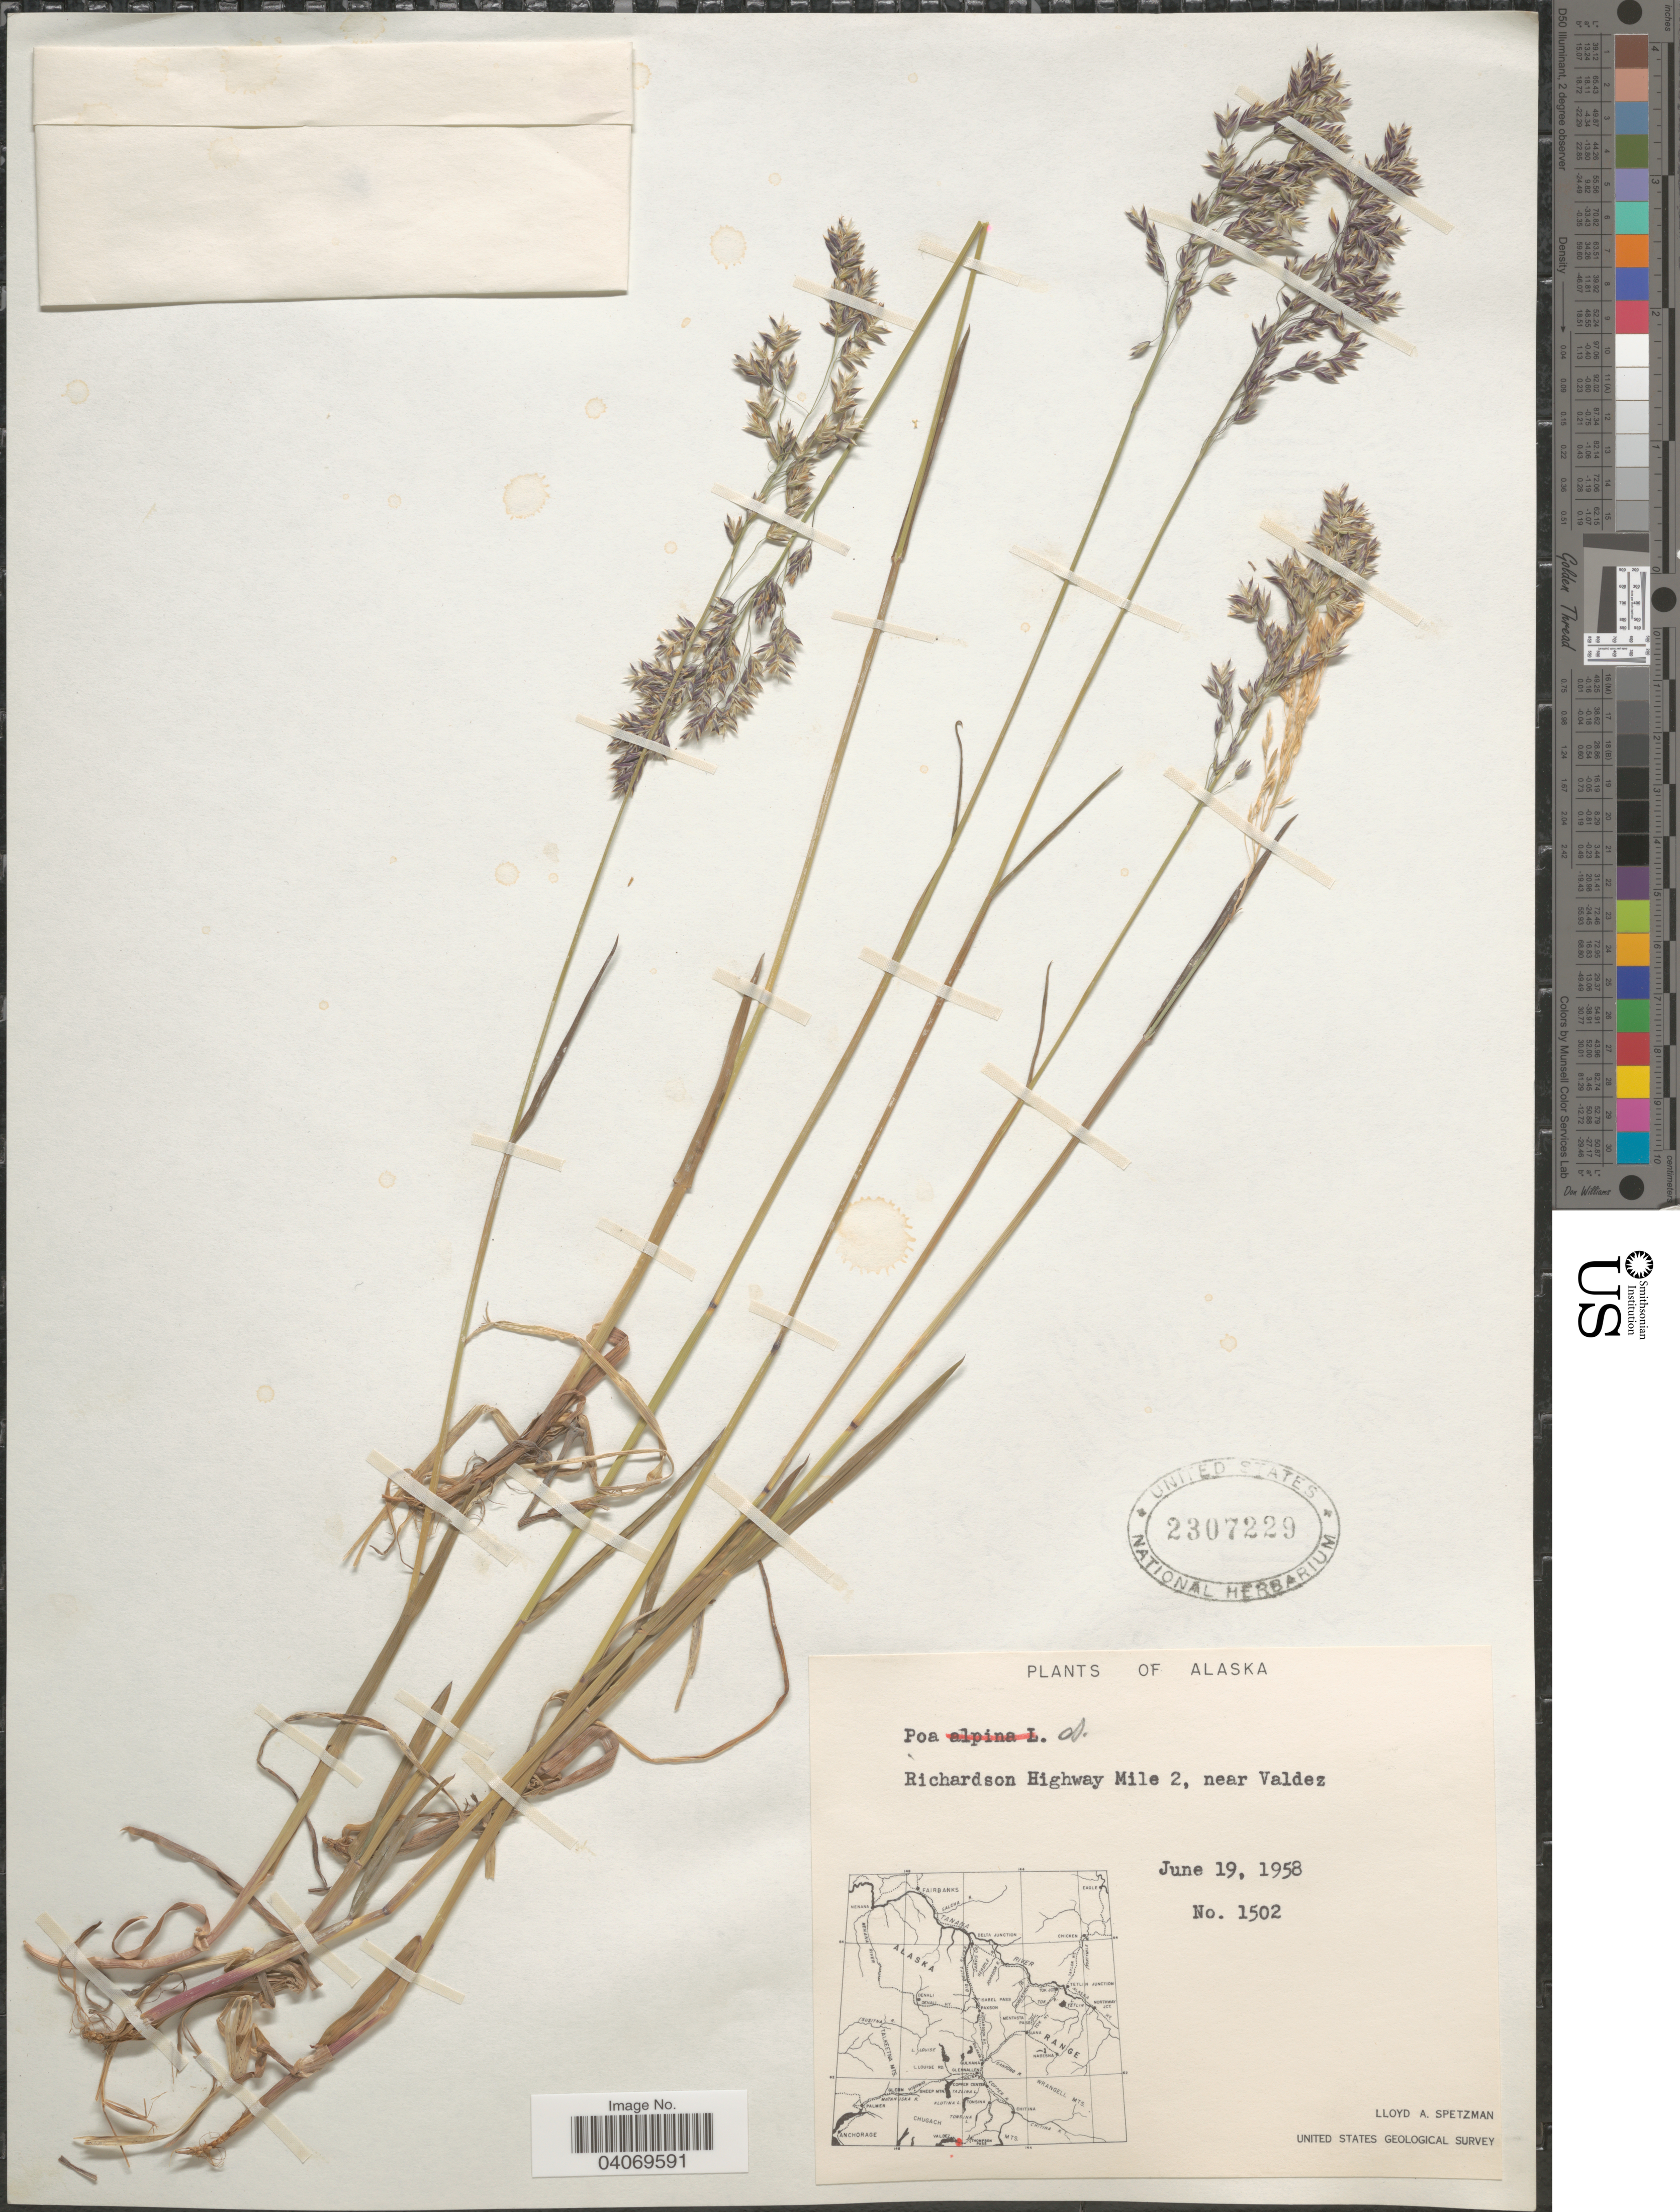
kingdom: Plantae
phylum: Tracheophyta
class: Liliopsida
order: Poales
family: Poaceae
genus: Poa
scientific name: Poa sp.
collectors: L. Spetzman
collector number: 1502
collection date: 1958-06-19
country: United States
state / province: Alaska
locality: Richardson Highway Mile 2, near Valdez. United States Geological Survey.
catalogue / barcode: US 2307229